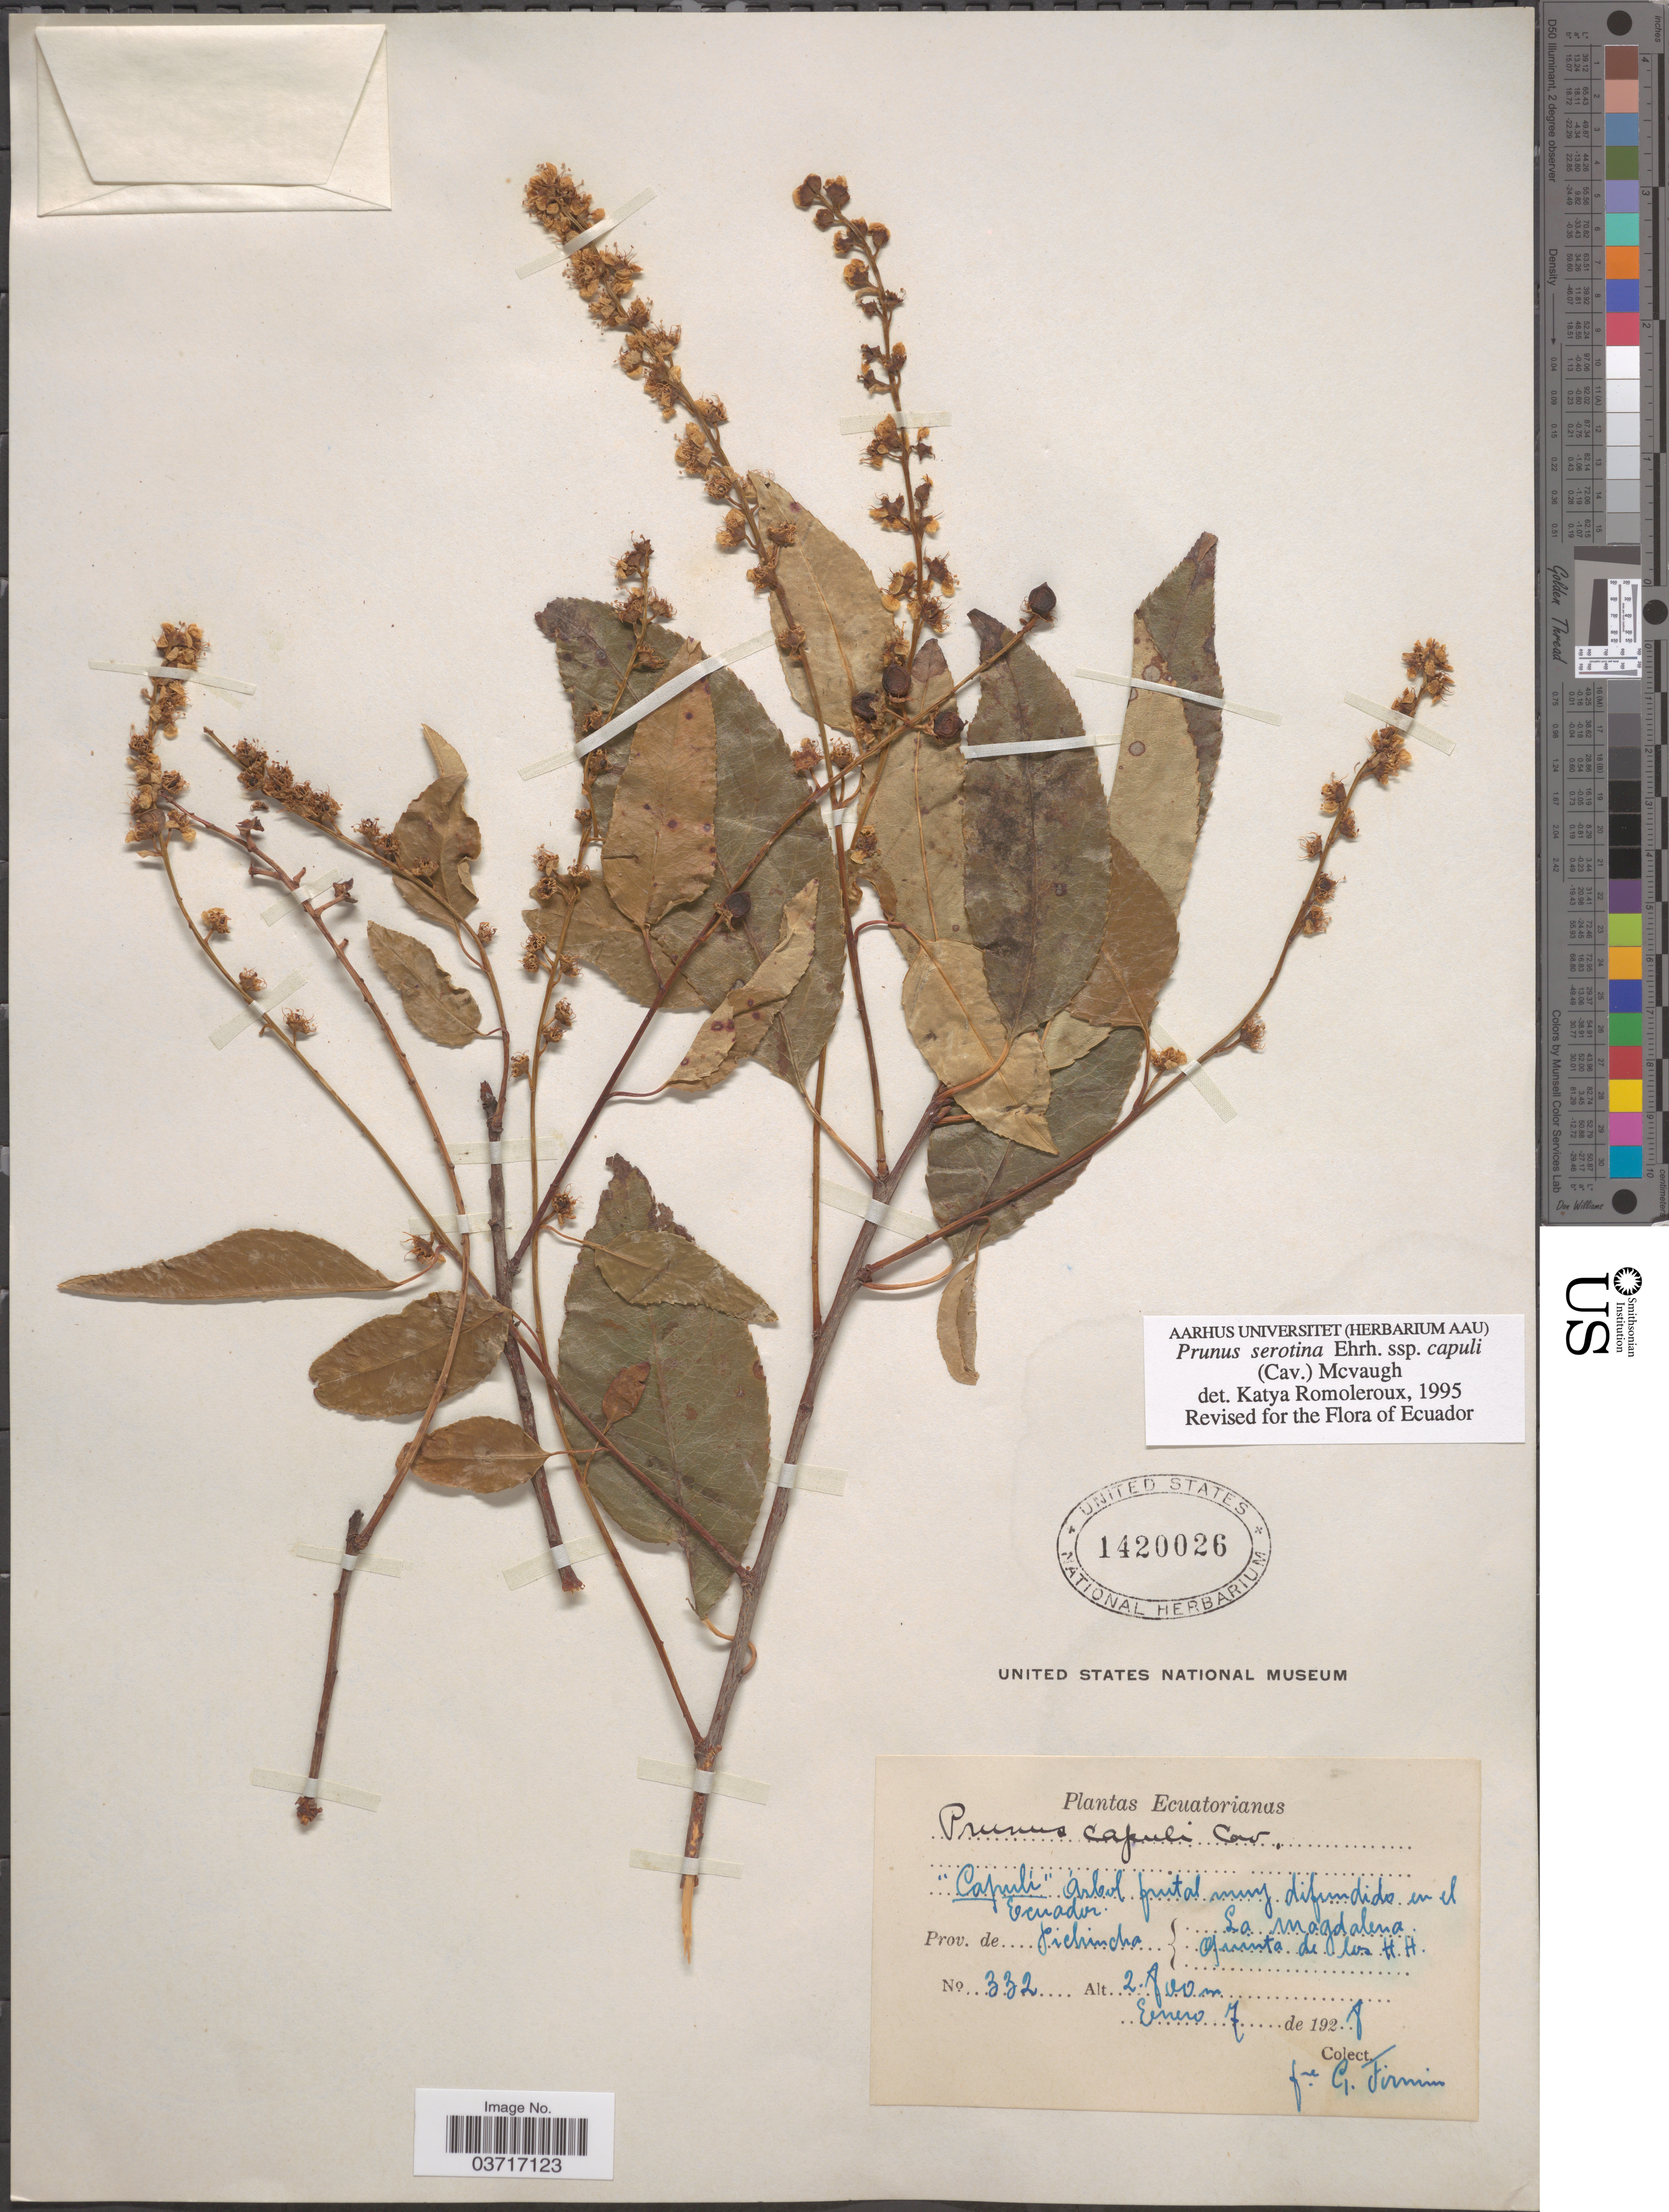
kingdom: Plantae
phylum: Tracheophyta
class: Magnoliopsida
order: Rosales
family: Rosaceae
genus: Prunus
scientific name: Prunus serotina subsp. capuli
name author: (Cav. ex Spreng.) McVaugh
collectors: G. Firmin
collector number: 332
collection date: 1928-01-07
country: Ecuador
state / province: Pichincha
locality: La Magdalena. Quinta de los H. H.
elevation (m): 2800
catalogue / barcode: US 1420026